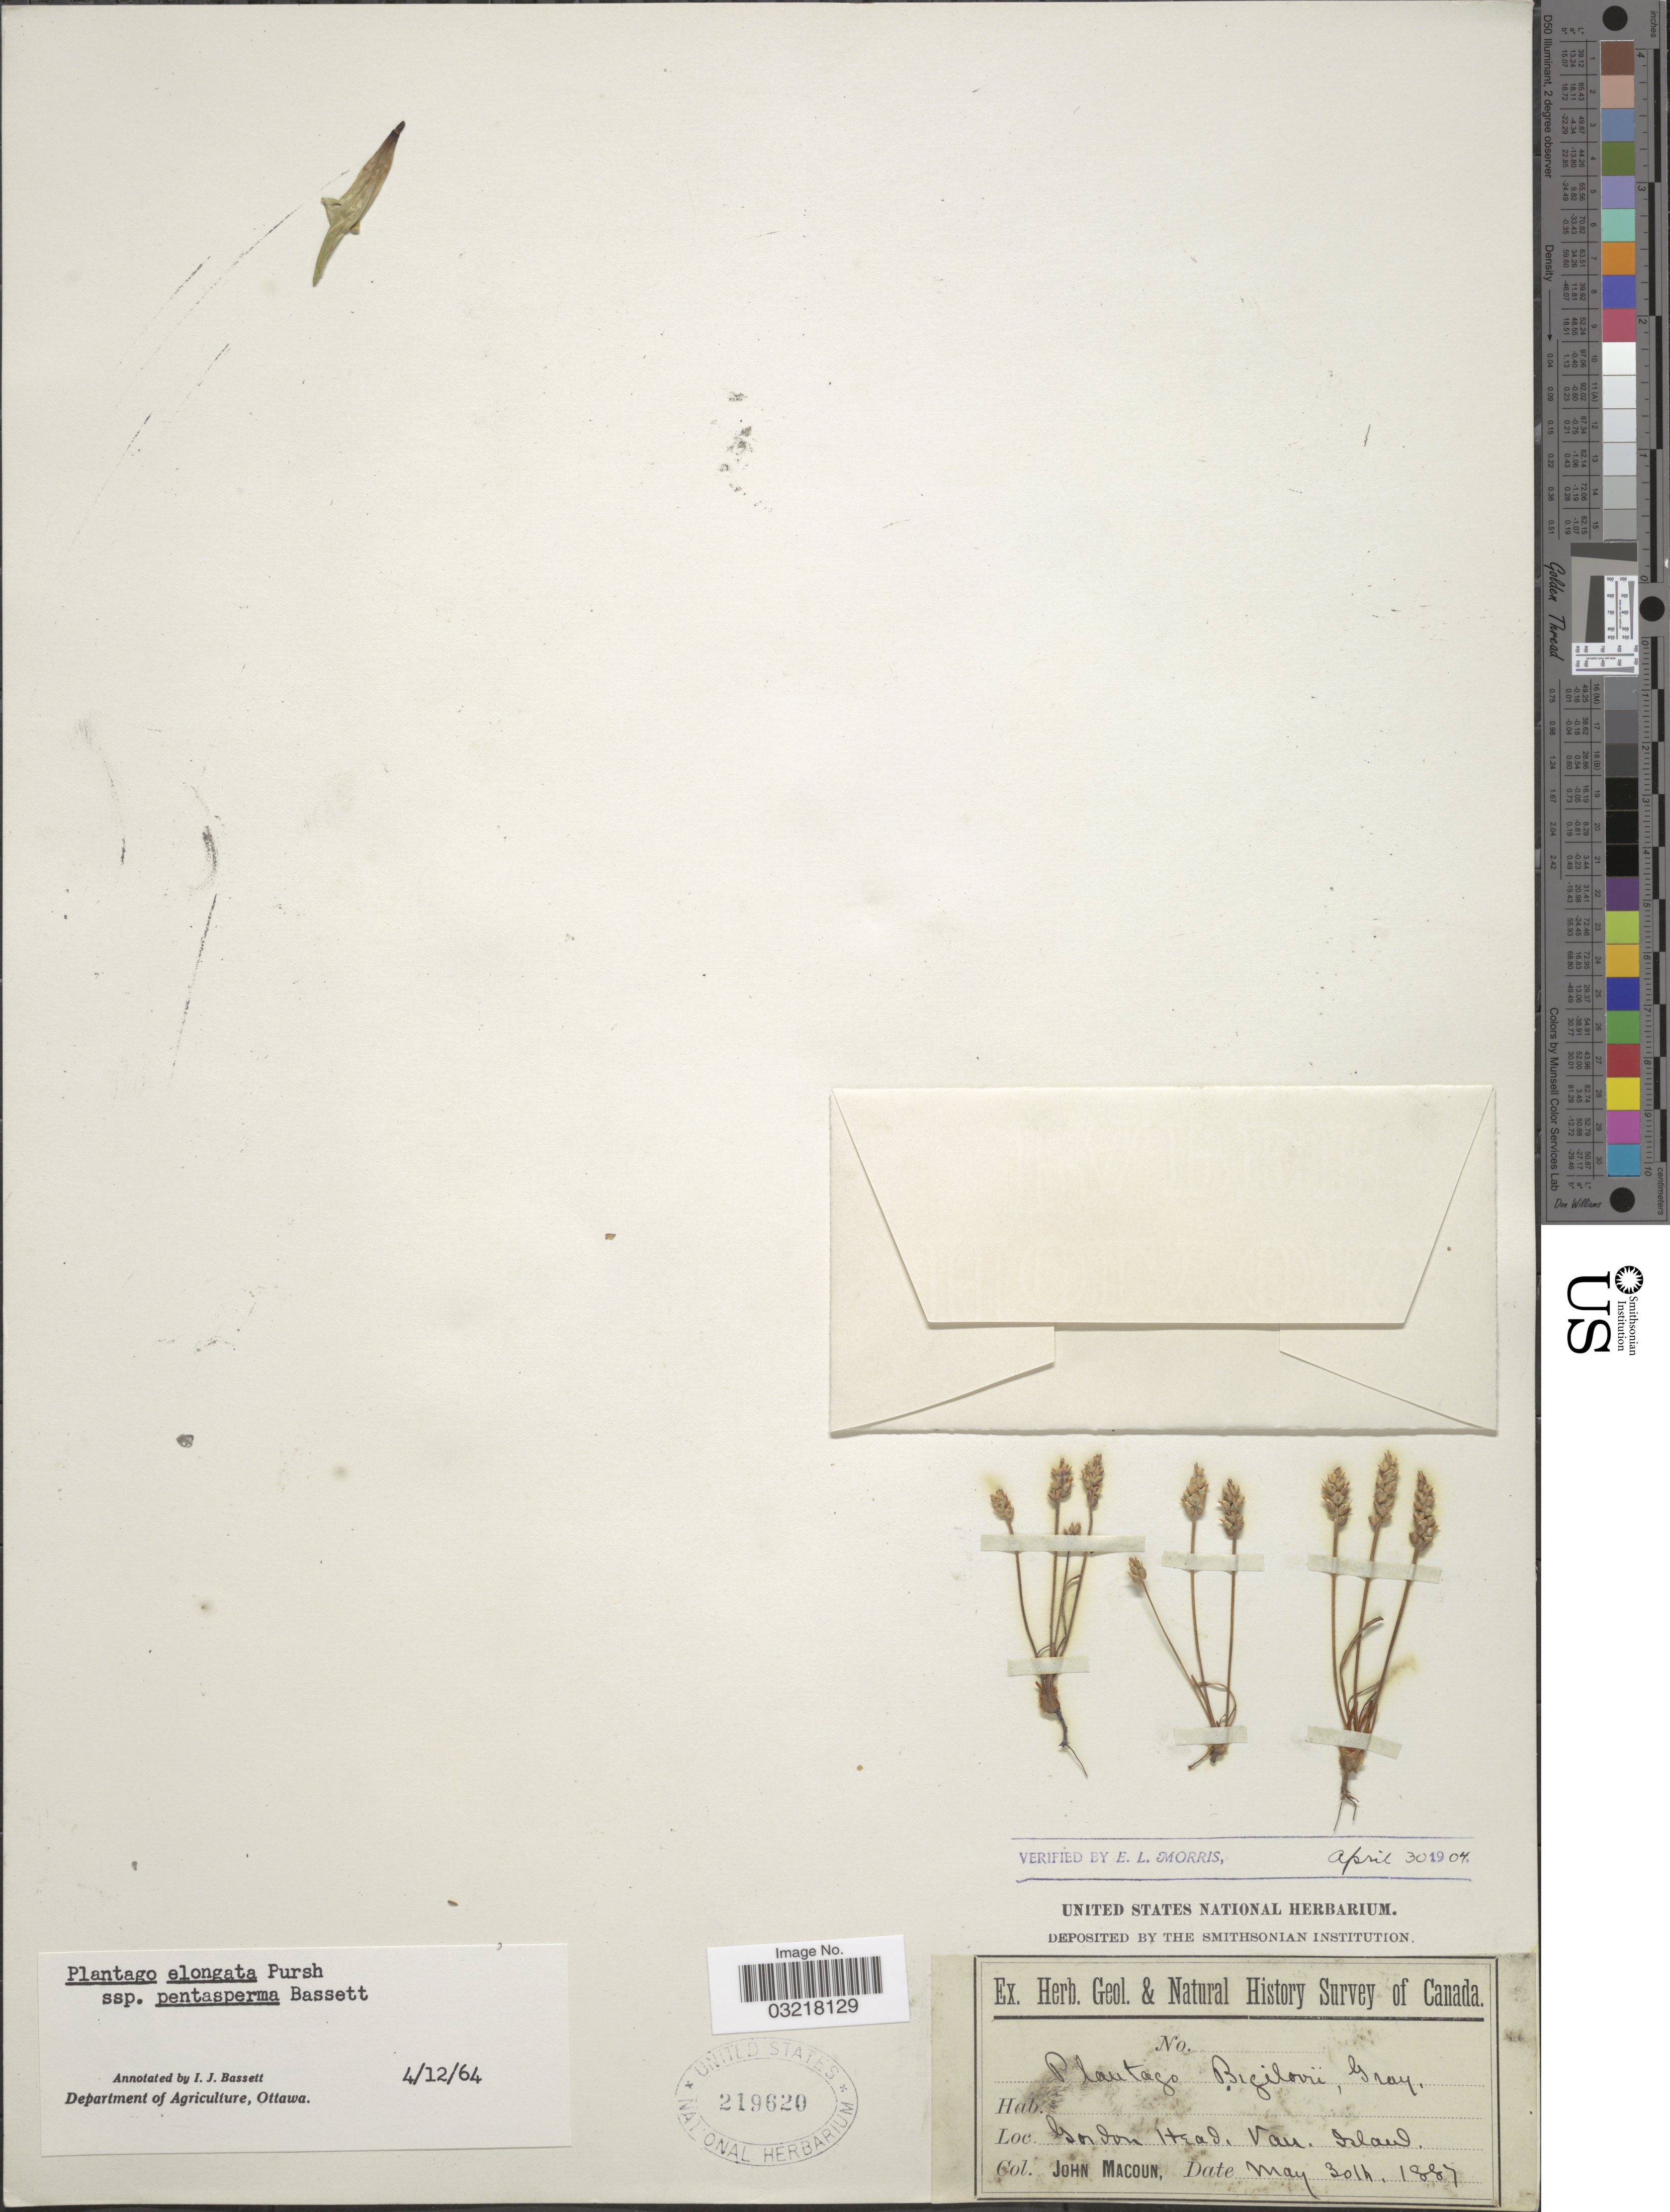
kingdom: Plantae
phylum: Tracheophyta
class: Magnoliopsida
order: Lamiales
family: Plantaginaceae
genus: Plantago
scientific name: Plantago elongata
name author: Pursh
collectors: J. Macoun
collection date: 1887-05-30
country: Canada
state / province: British Columbia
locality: Gordon Head. Van. Island.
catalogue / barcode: US 219620